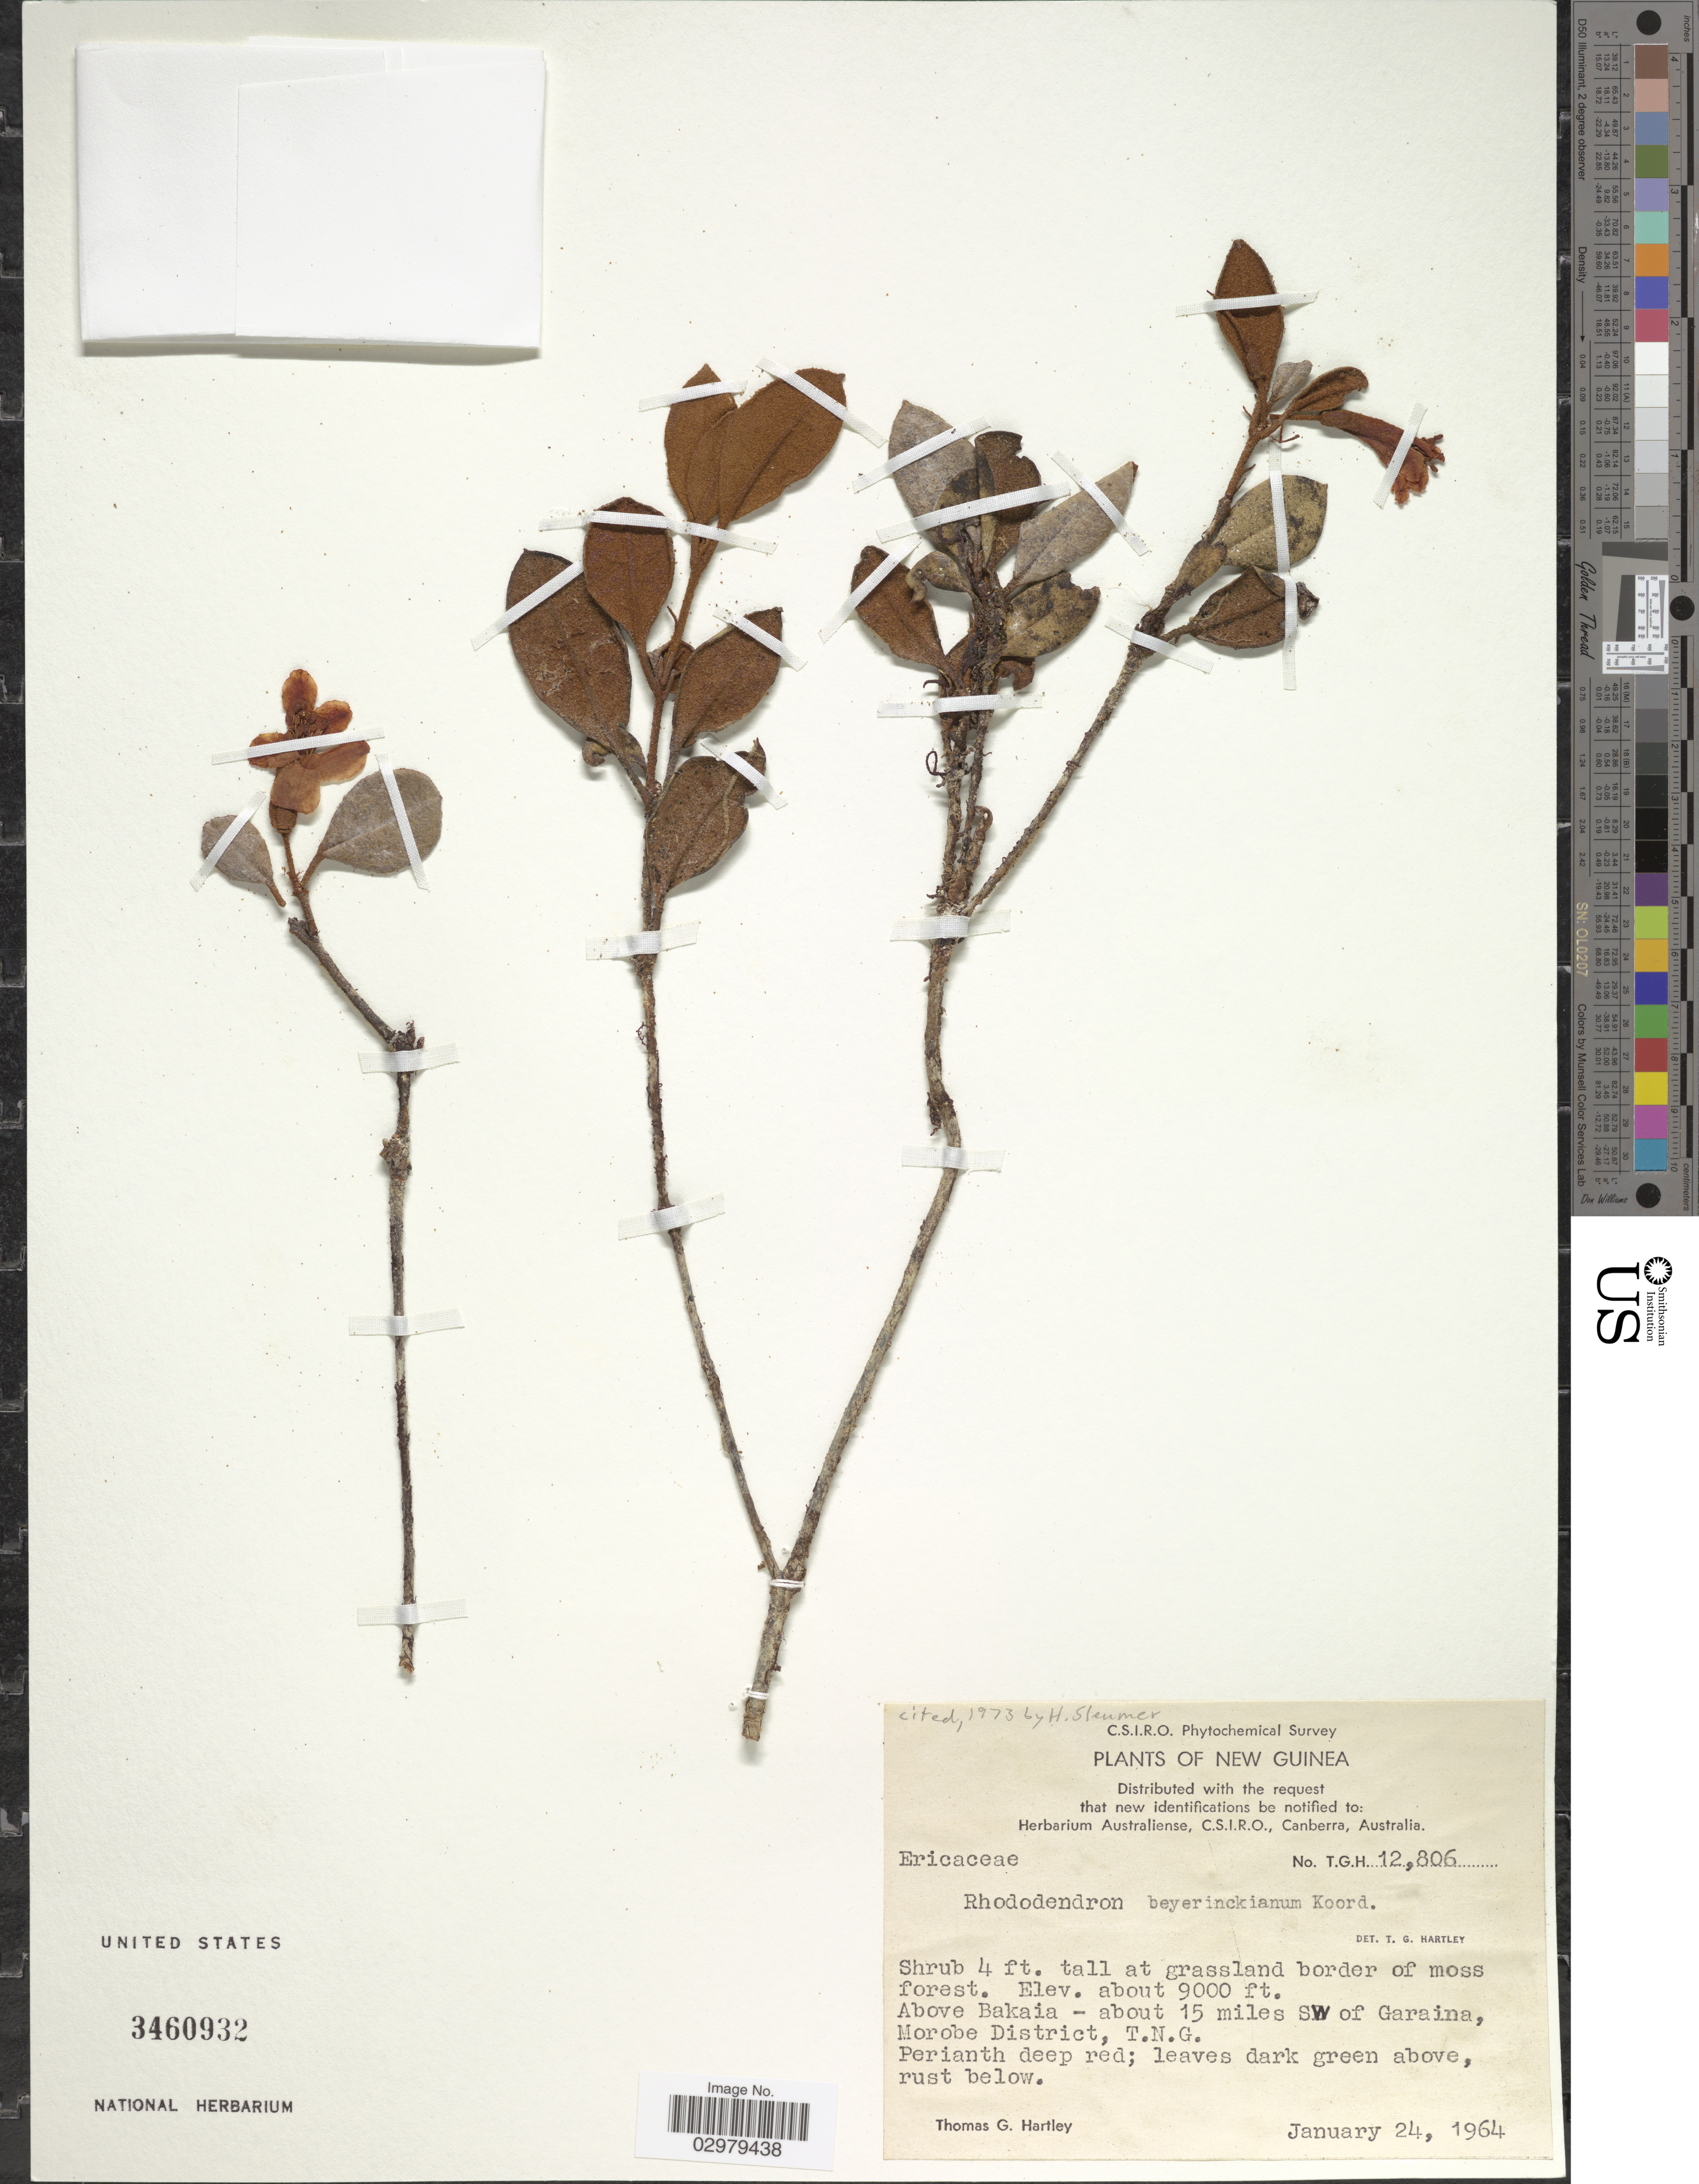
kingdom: Plantae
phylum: Tracheophyta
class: Magnoliopsida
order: Ericales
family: Ericaceae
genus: Rhododendron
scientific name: Rhododendron beyerinckianum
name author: Koord.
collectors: T. G. Hartley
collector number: T.G.H.12806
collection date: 1964-01-24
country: Papua New Guinea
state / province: Morobe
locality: New Guinea. Above Bakaia - about 15 miles SW of Garaina, Morobe District, T.N.G.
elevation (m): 2743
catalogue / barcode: US 3460932